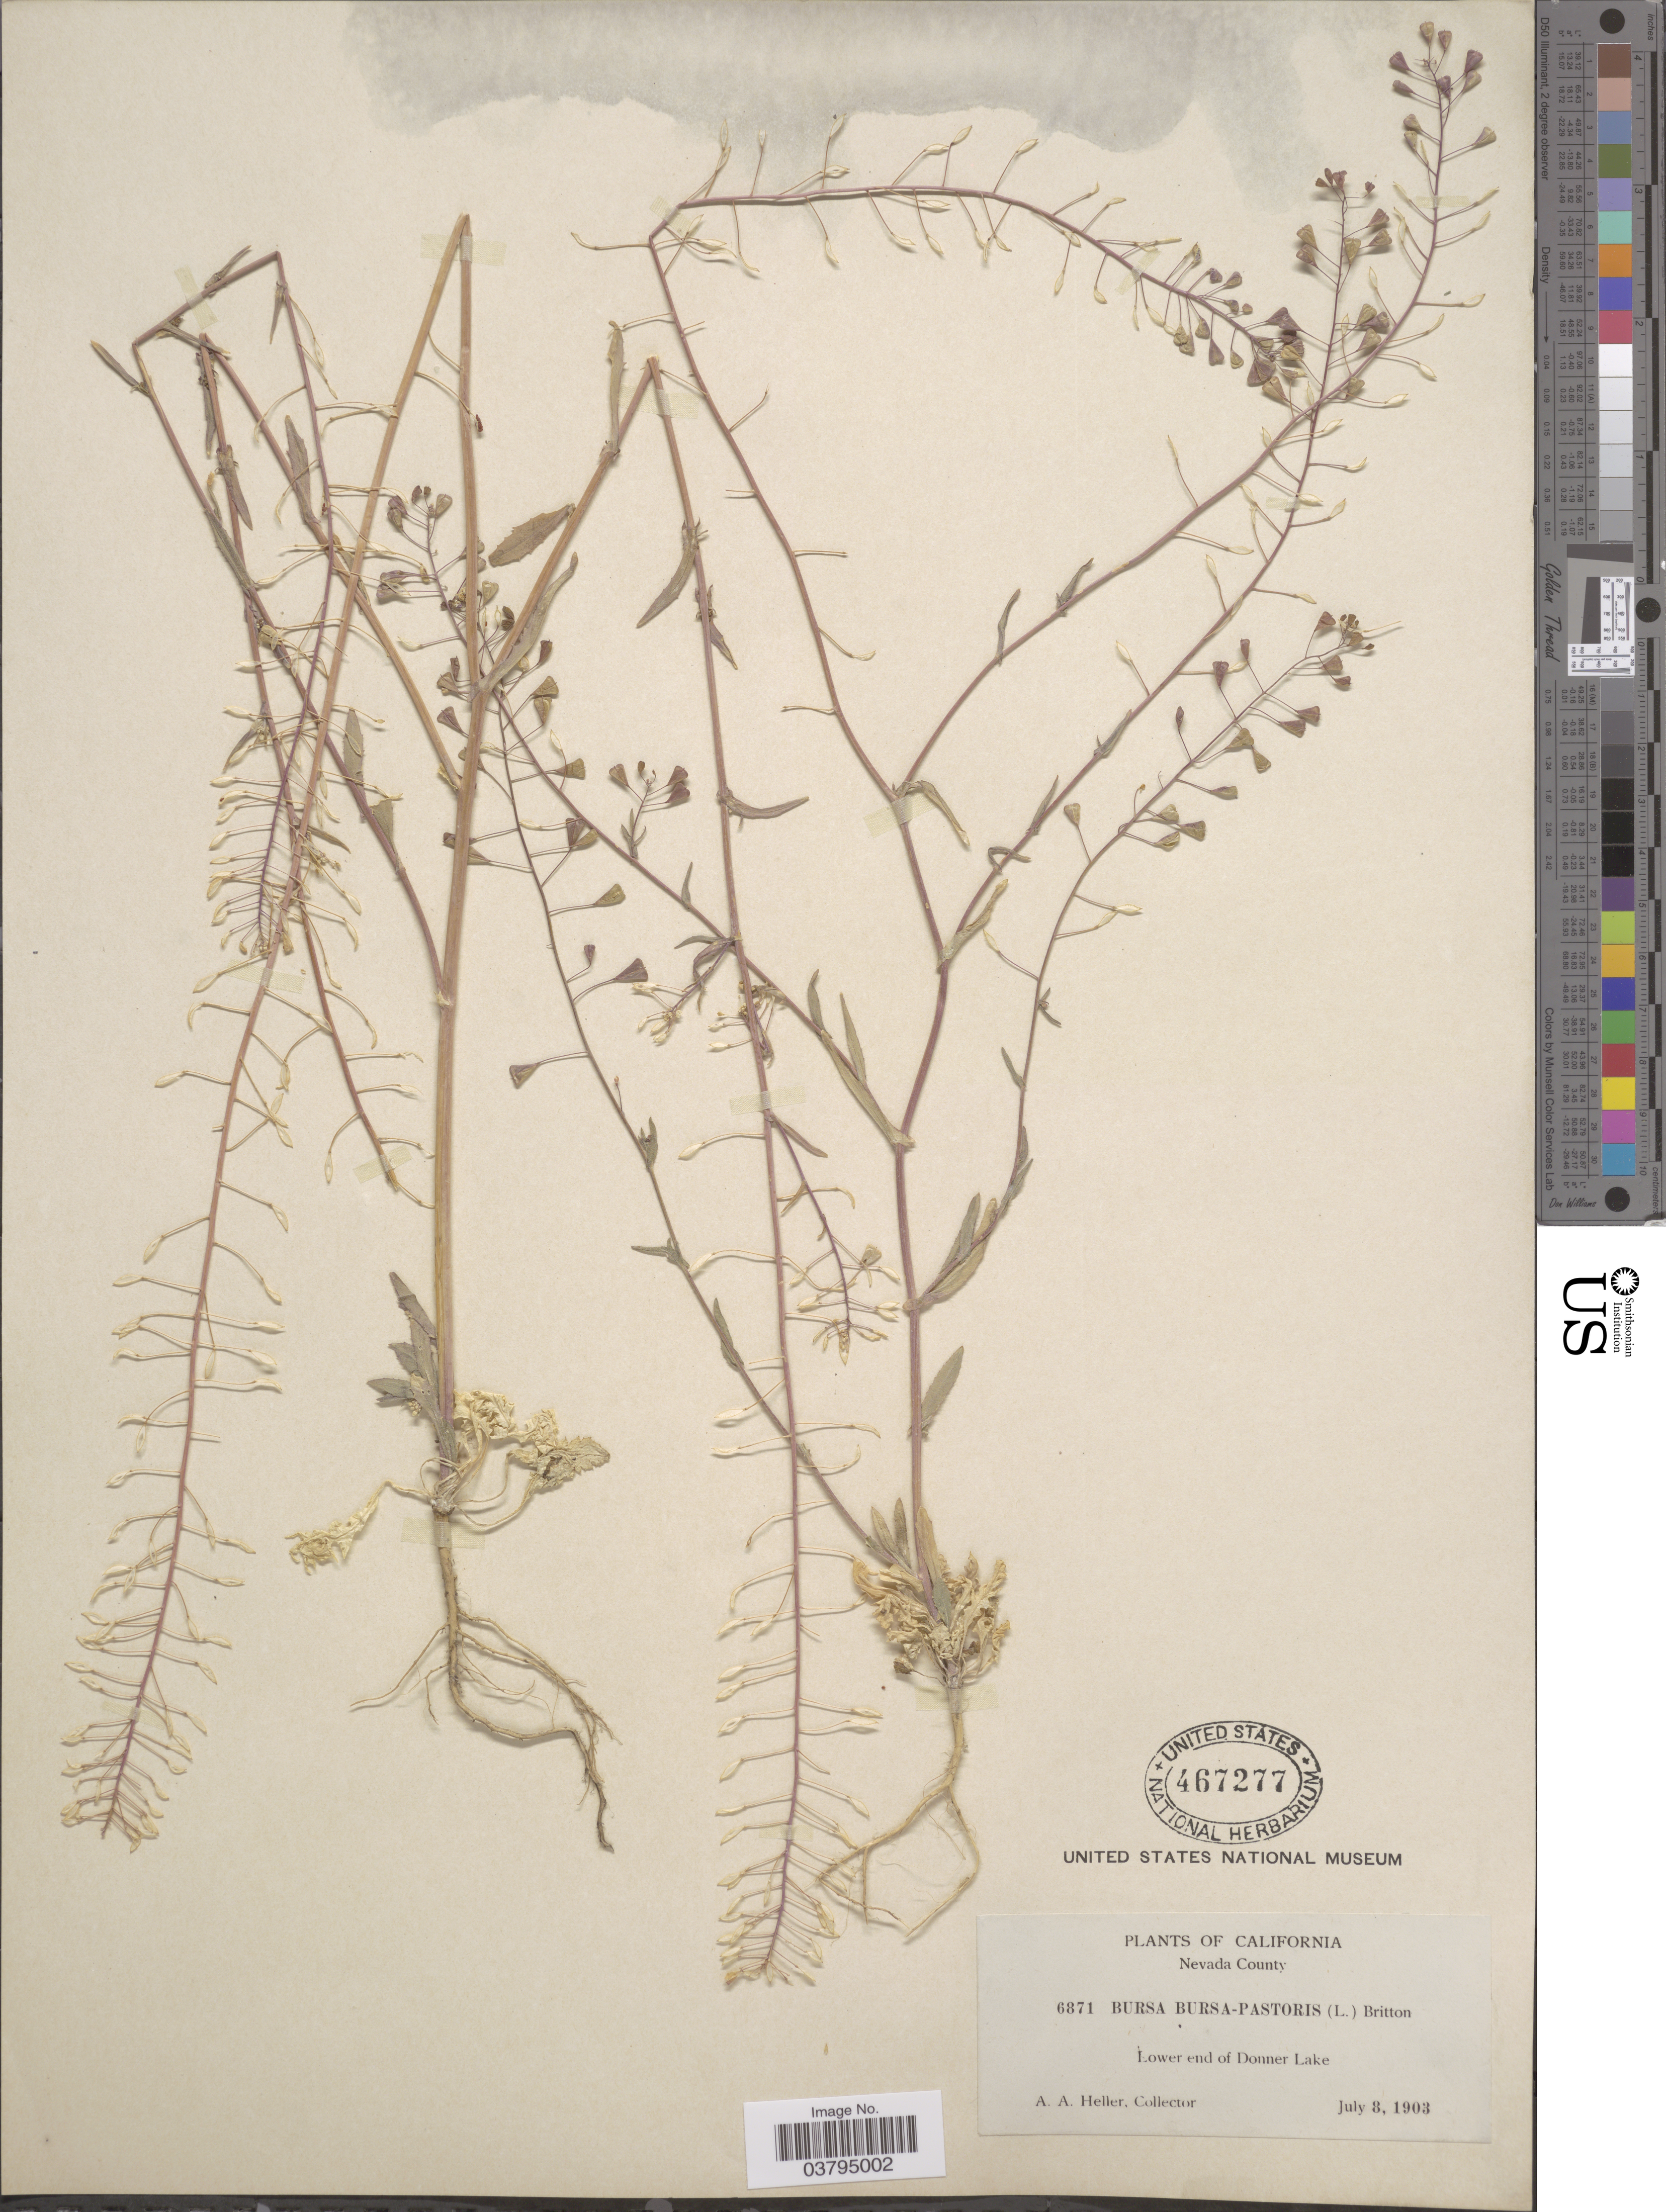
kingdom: Plantae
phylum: Tracheophyta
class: Magnoliopsida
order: Brassicales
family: Brassicaceae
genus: Capsella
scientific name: Capsella bursa-pastoris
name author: (L.) Medik.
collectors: A. A. Heller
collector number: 6871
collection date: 1903-07-08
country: United States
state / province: California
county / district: Nevada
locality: Nevada County. Lower end of Donner Lake.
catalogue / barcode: US 467277